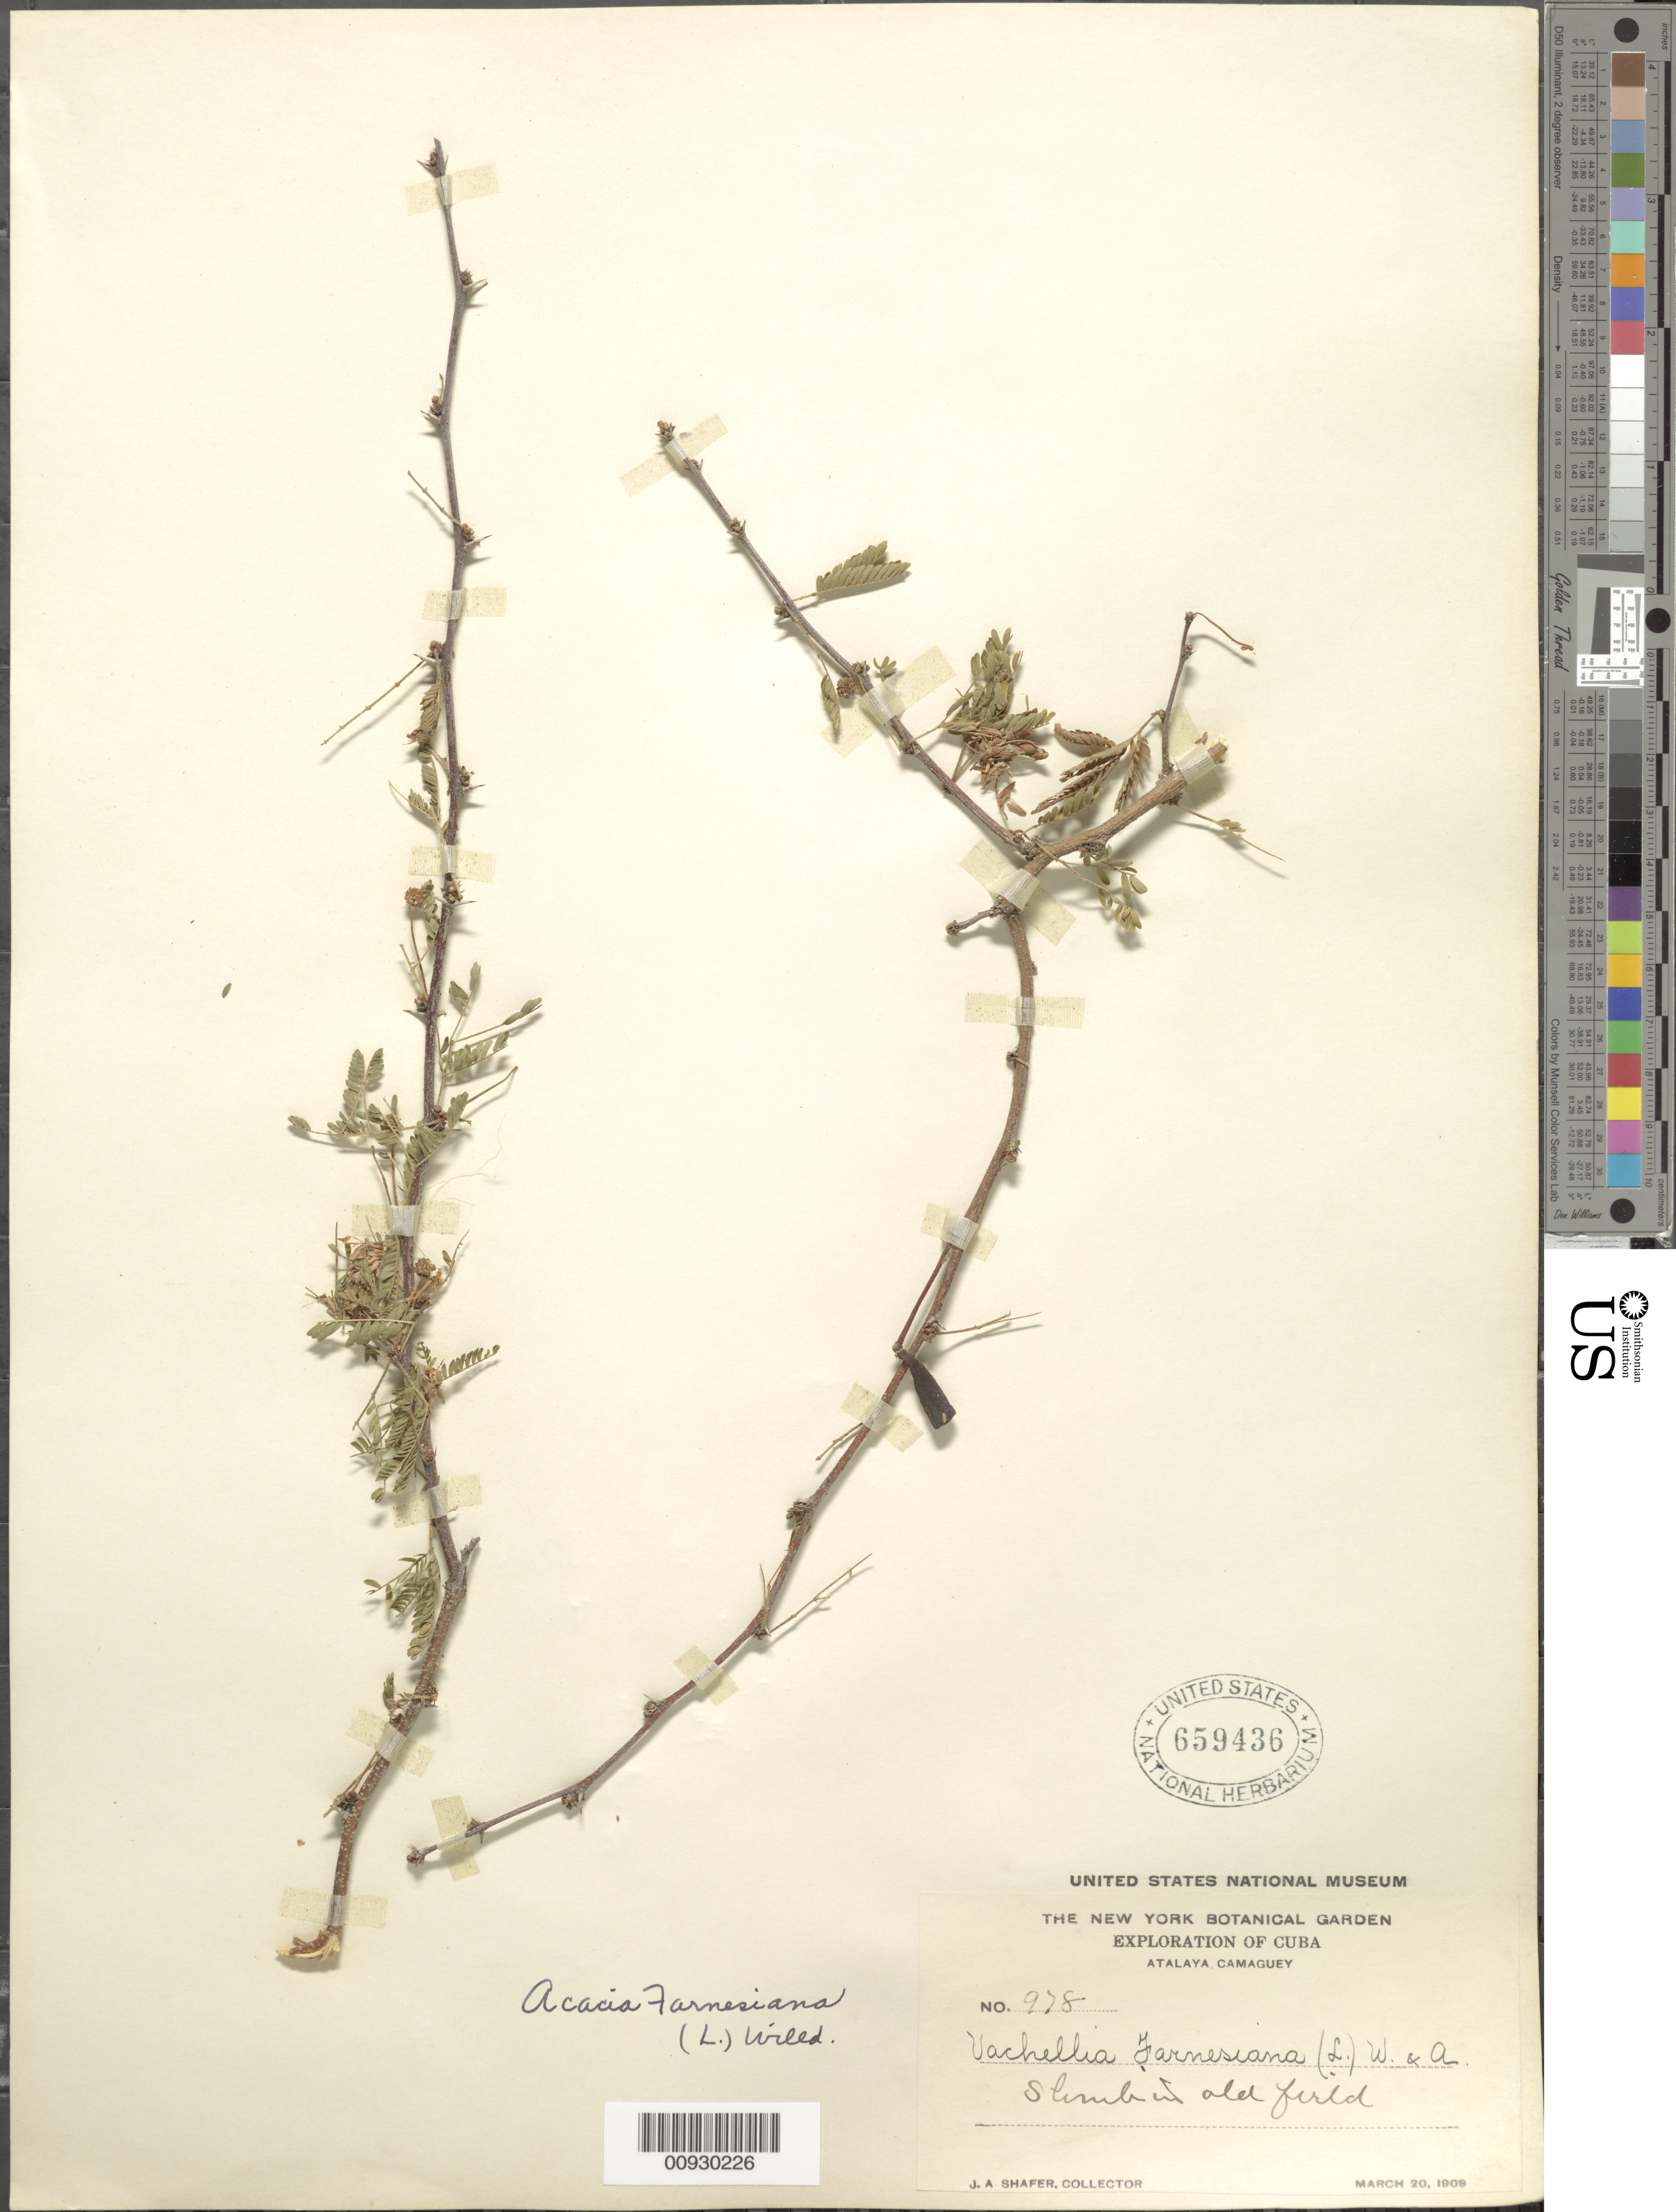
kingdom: Plantae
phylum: Tracheophyta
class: Magnoliopsida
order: Fabales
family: Fabaceae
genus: Vachellia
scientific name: Vachellia farnesiana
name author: (L.) Wight & Arn.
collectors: J. A. Shafer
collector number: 978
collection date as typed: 20 Mar 1909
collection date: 1909-03-20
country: Cuba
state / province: Camagüey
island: Cuba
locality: Atalaya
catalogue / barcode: US 659436